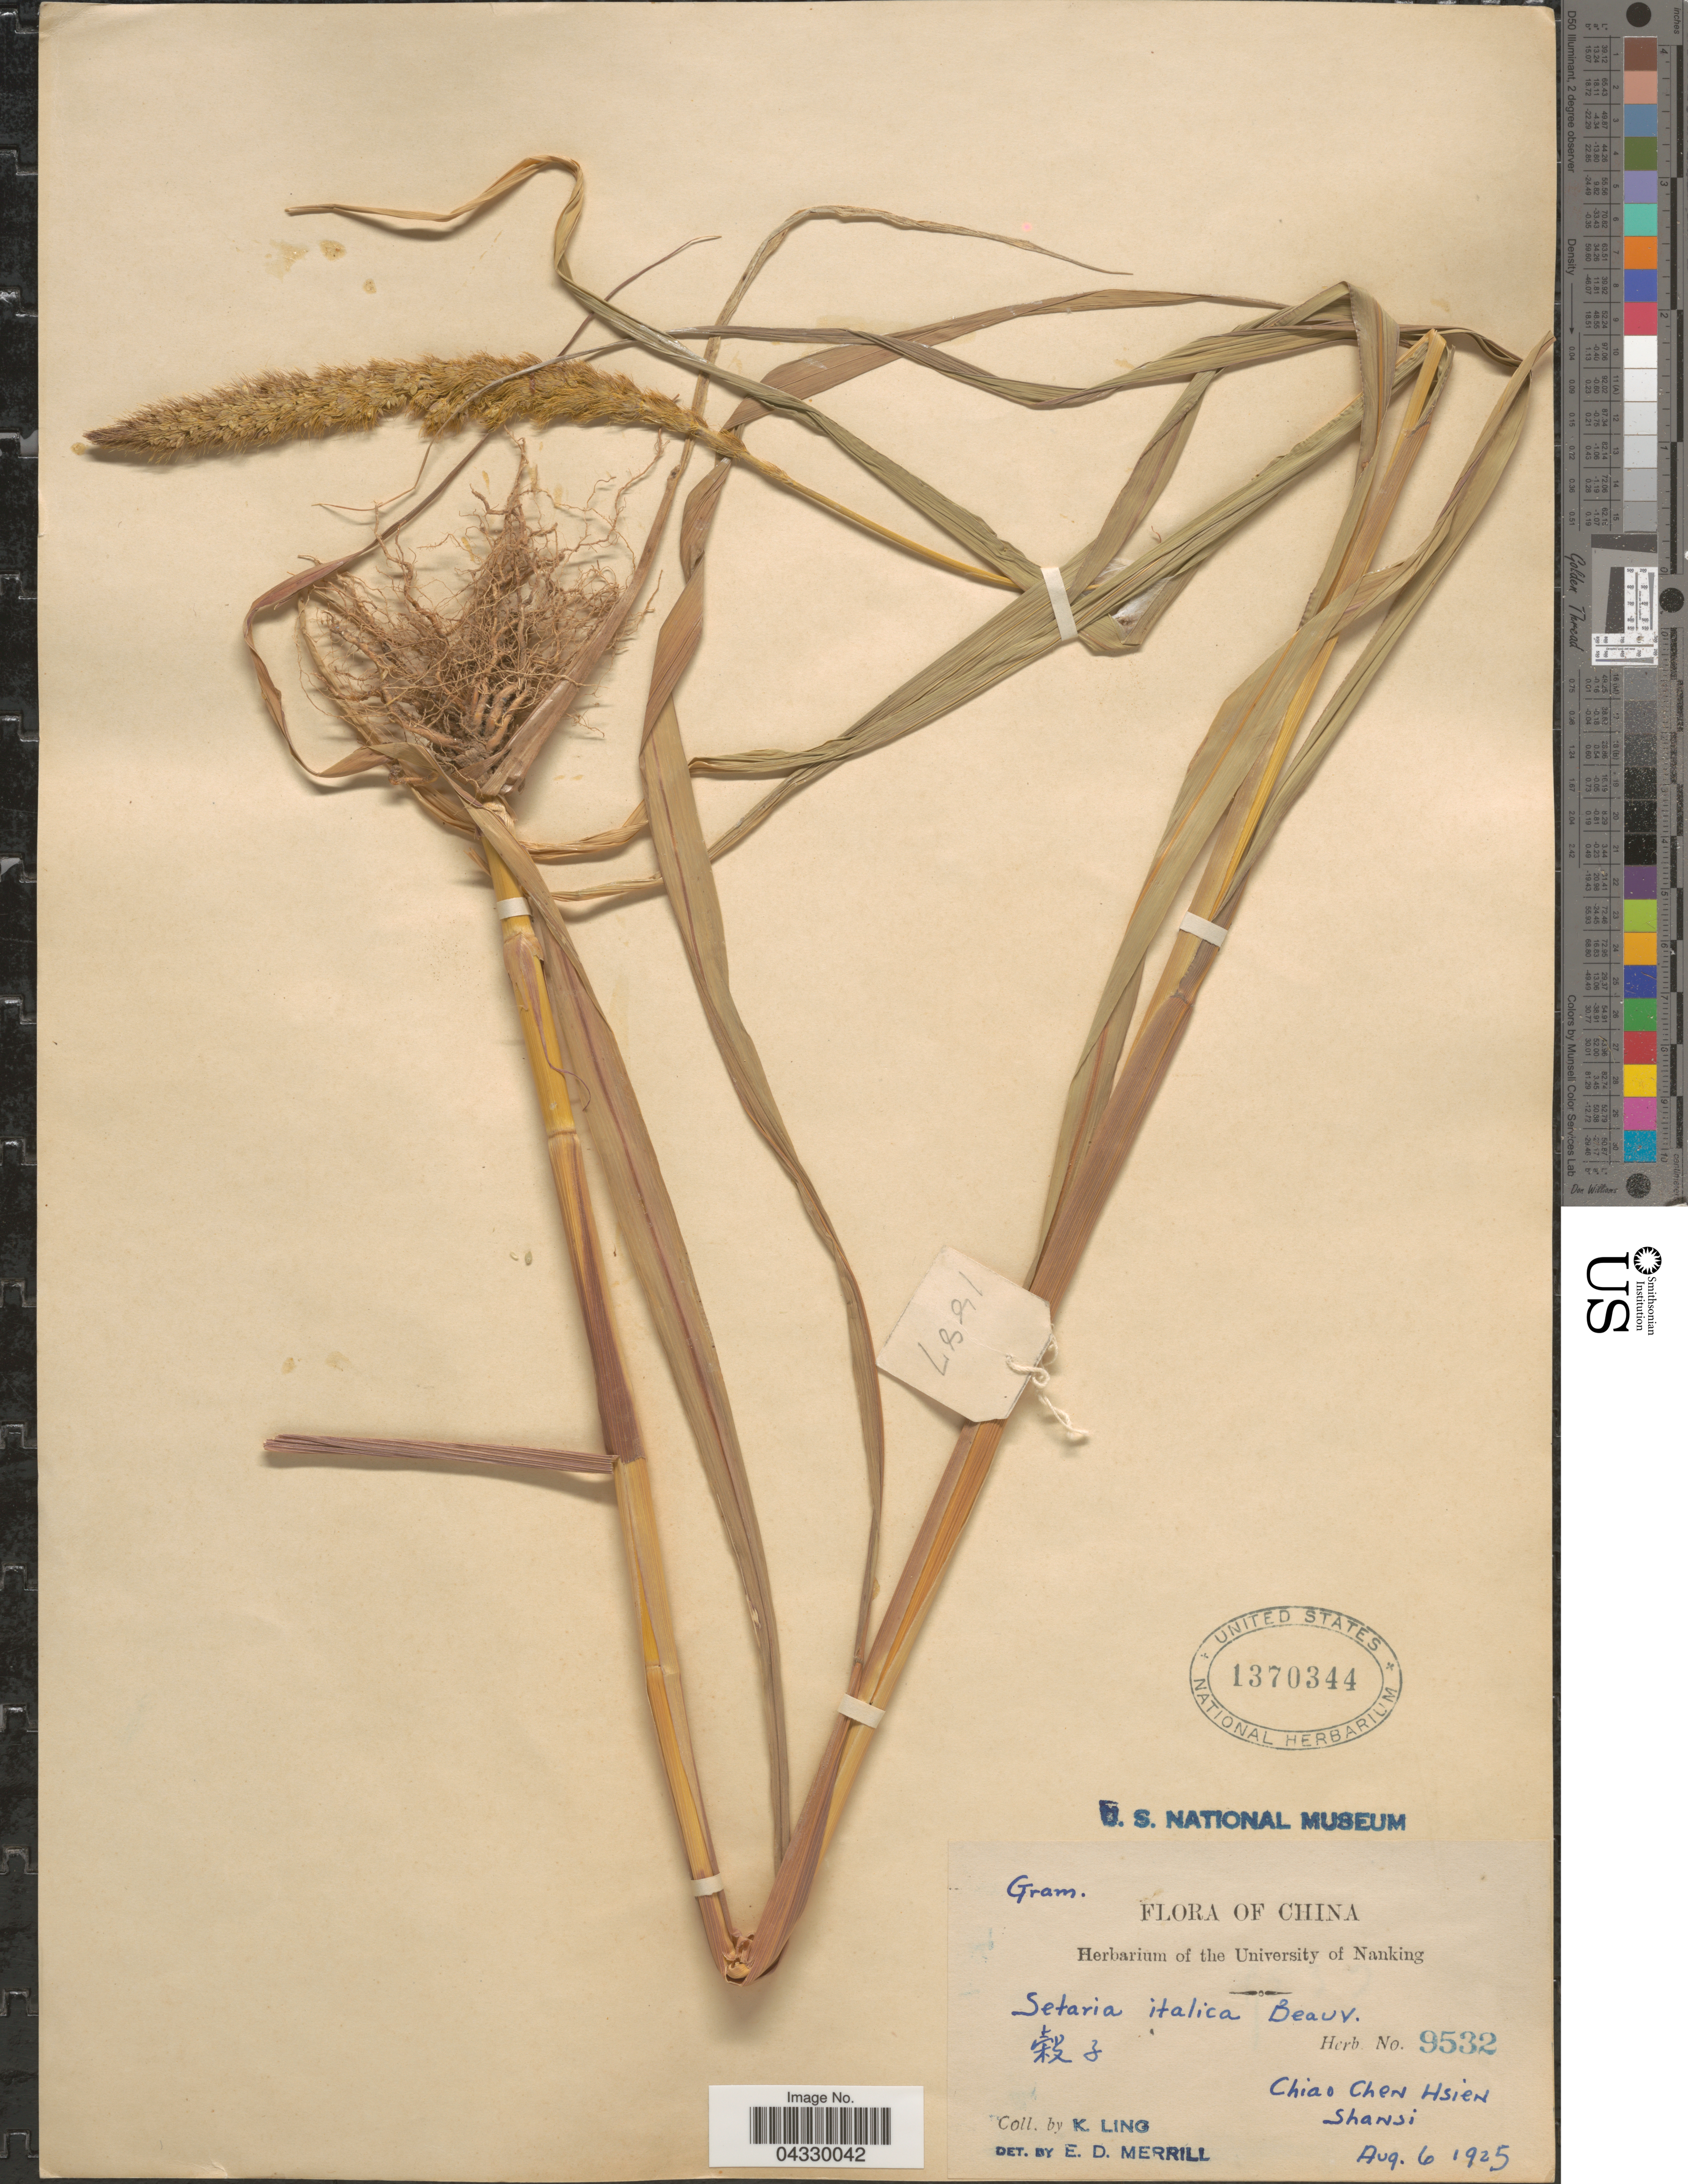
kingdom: Plantae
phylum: Tracheophyta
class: Liliopsida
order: Poales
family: Poaceae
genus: Setaria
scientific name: Setaria italica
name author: (L.) P. Beauv.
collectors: K. Ling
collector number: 9532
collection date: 1925-08-06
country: China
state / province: Shanxi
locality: Chiao Chen Hsien. Shansi.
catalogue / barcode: US 1370344